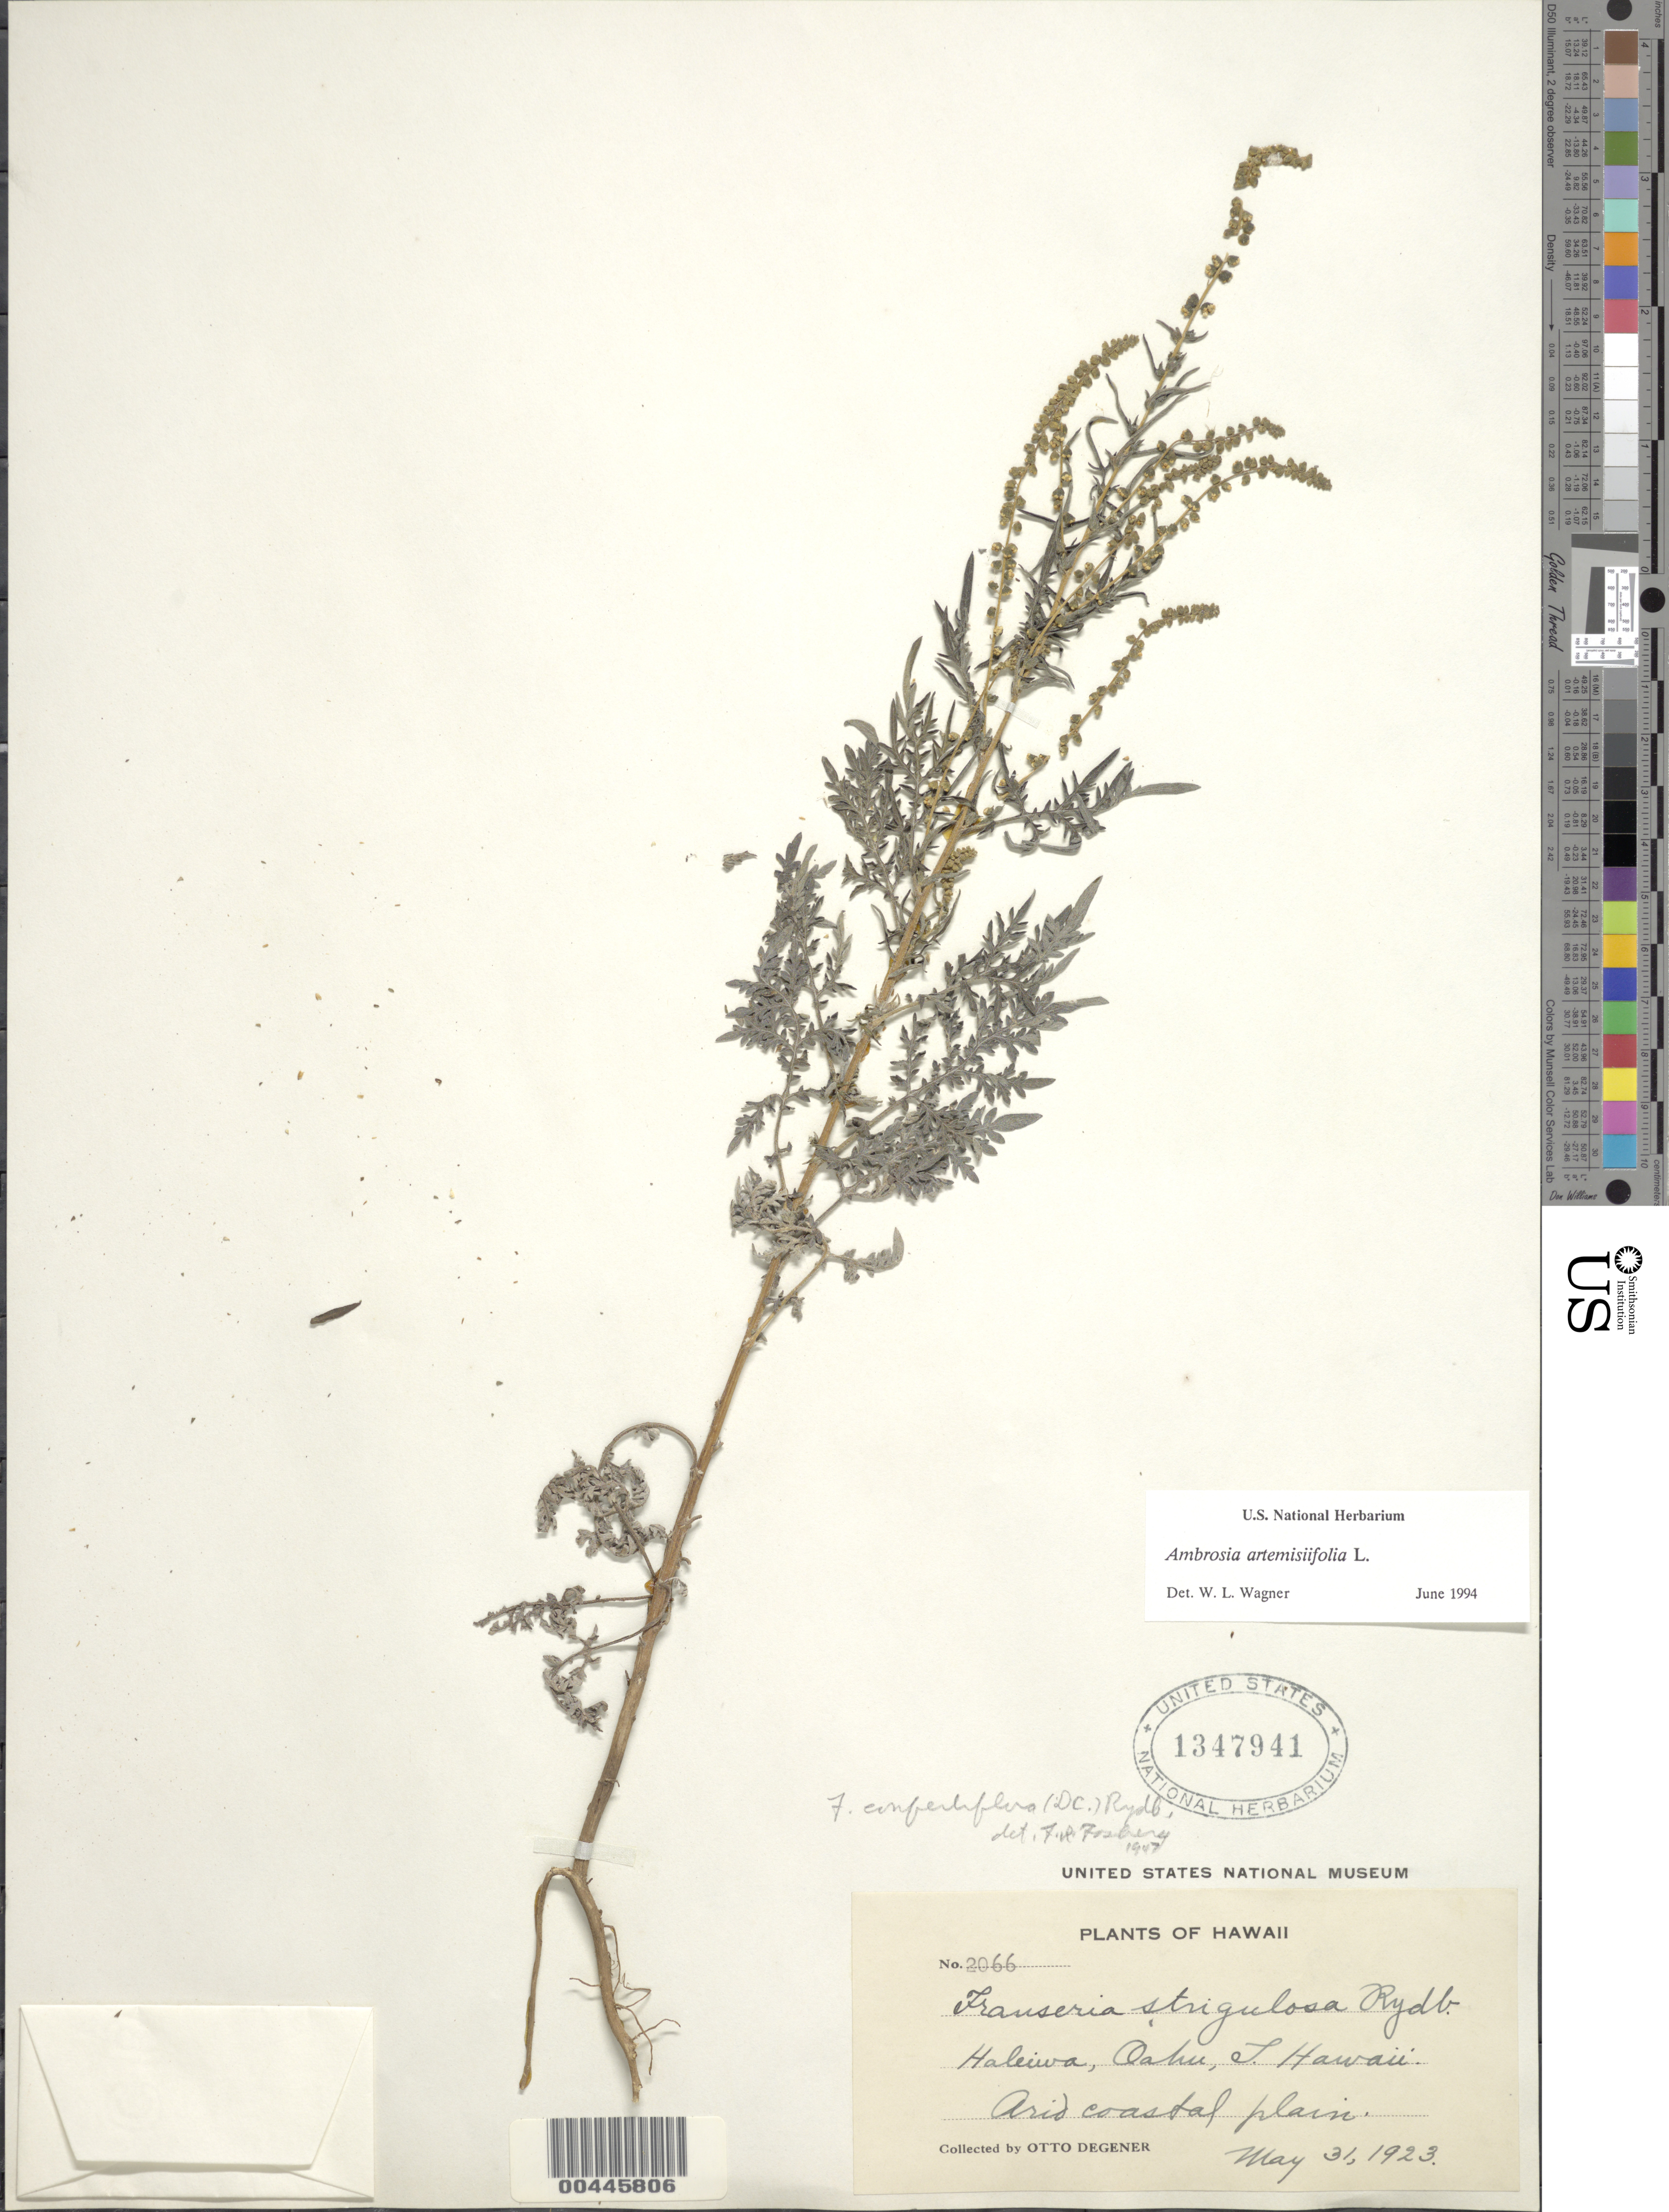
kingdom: Plantae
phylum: Tracheophyta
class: Magnoliopsida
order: Asterales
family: Asteraceae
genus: Ambrosia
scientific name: Ambrosia artemisiifolia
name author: L.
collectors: O. Degener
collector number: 2066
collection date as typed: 31 May 1923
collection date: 1923-05-31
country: United States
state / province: Hawaii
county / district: Honolulu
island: Oahu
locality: Haleiwa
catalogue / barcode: US 1347941